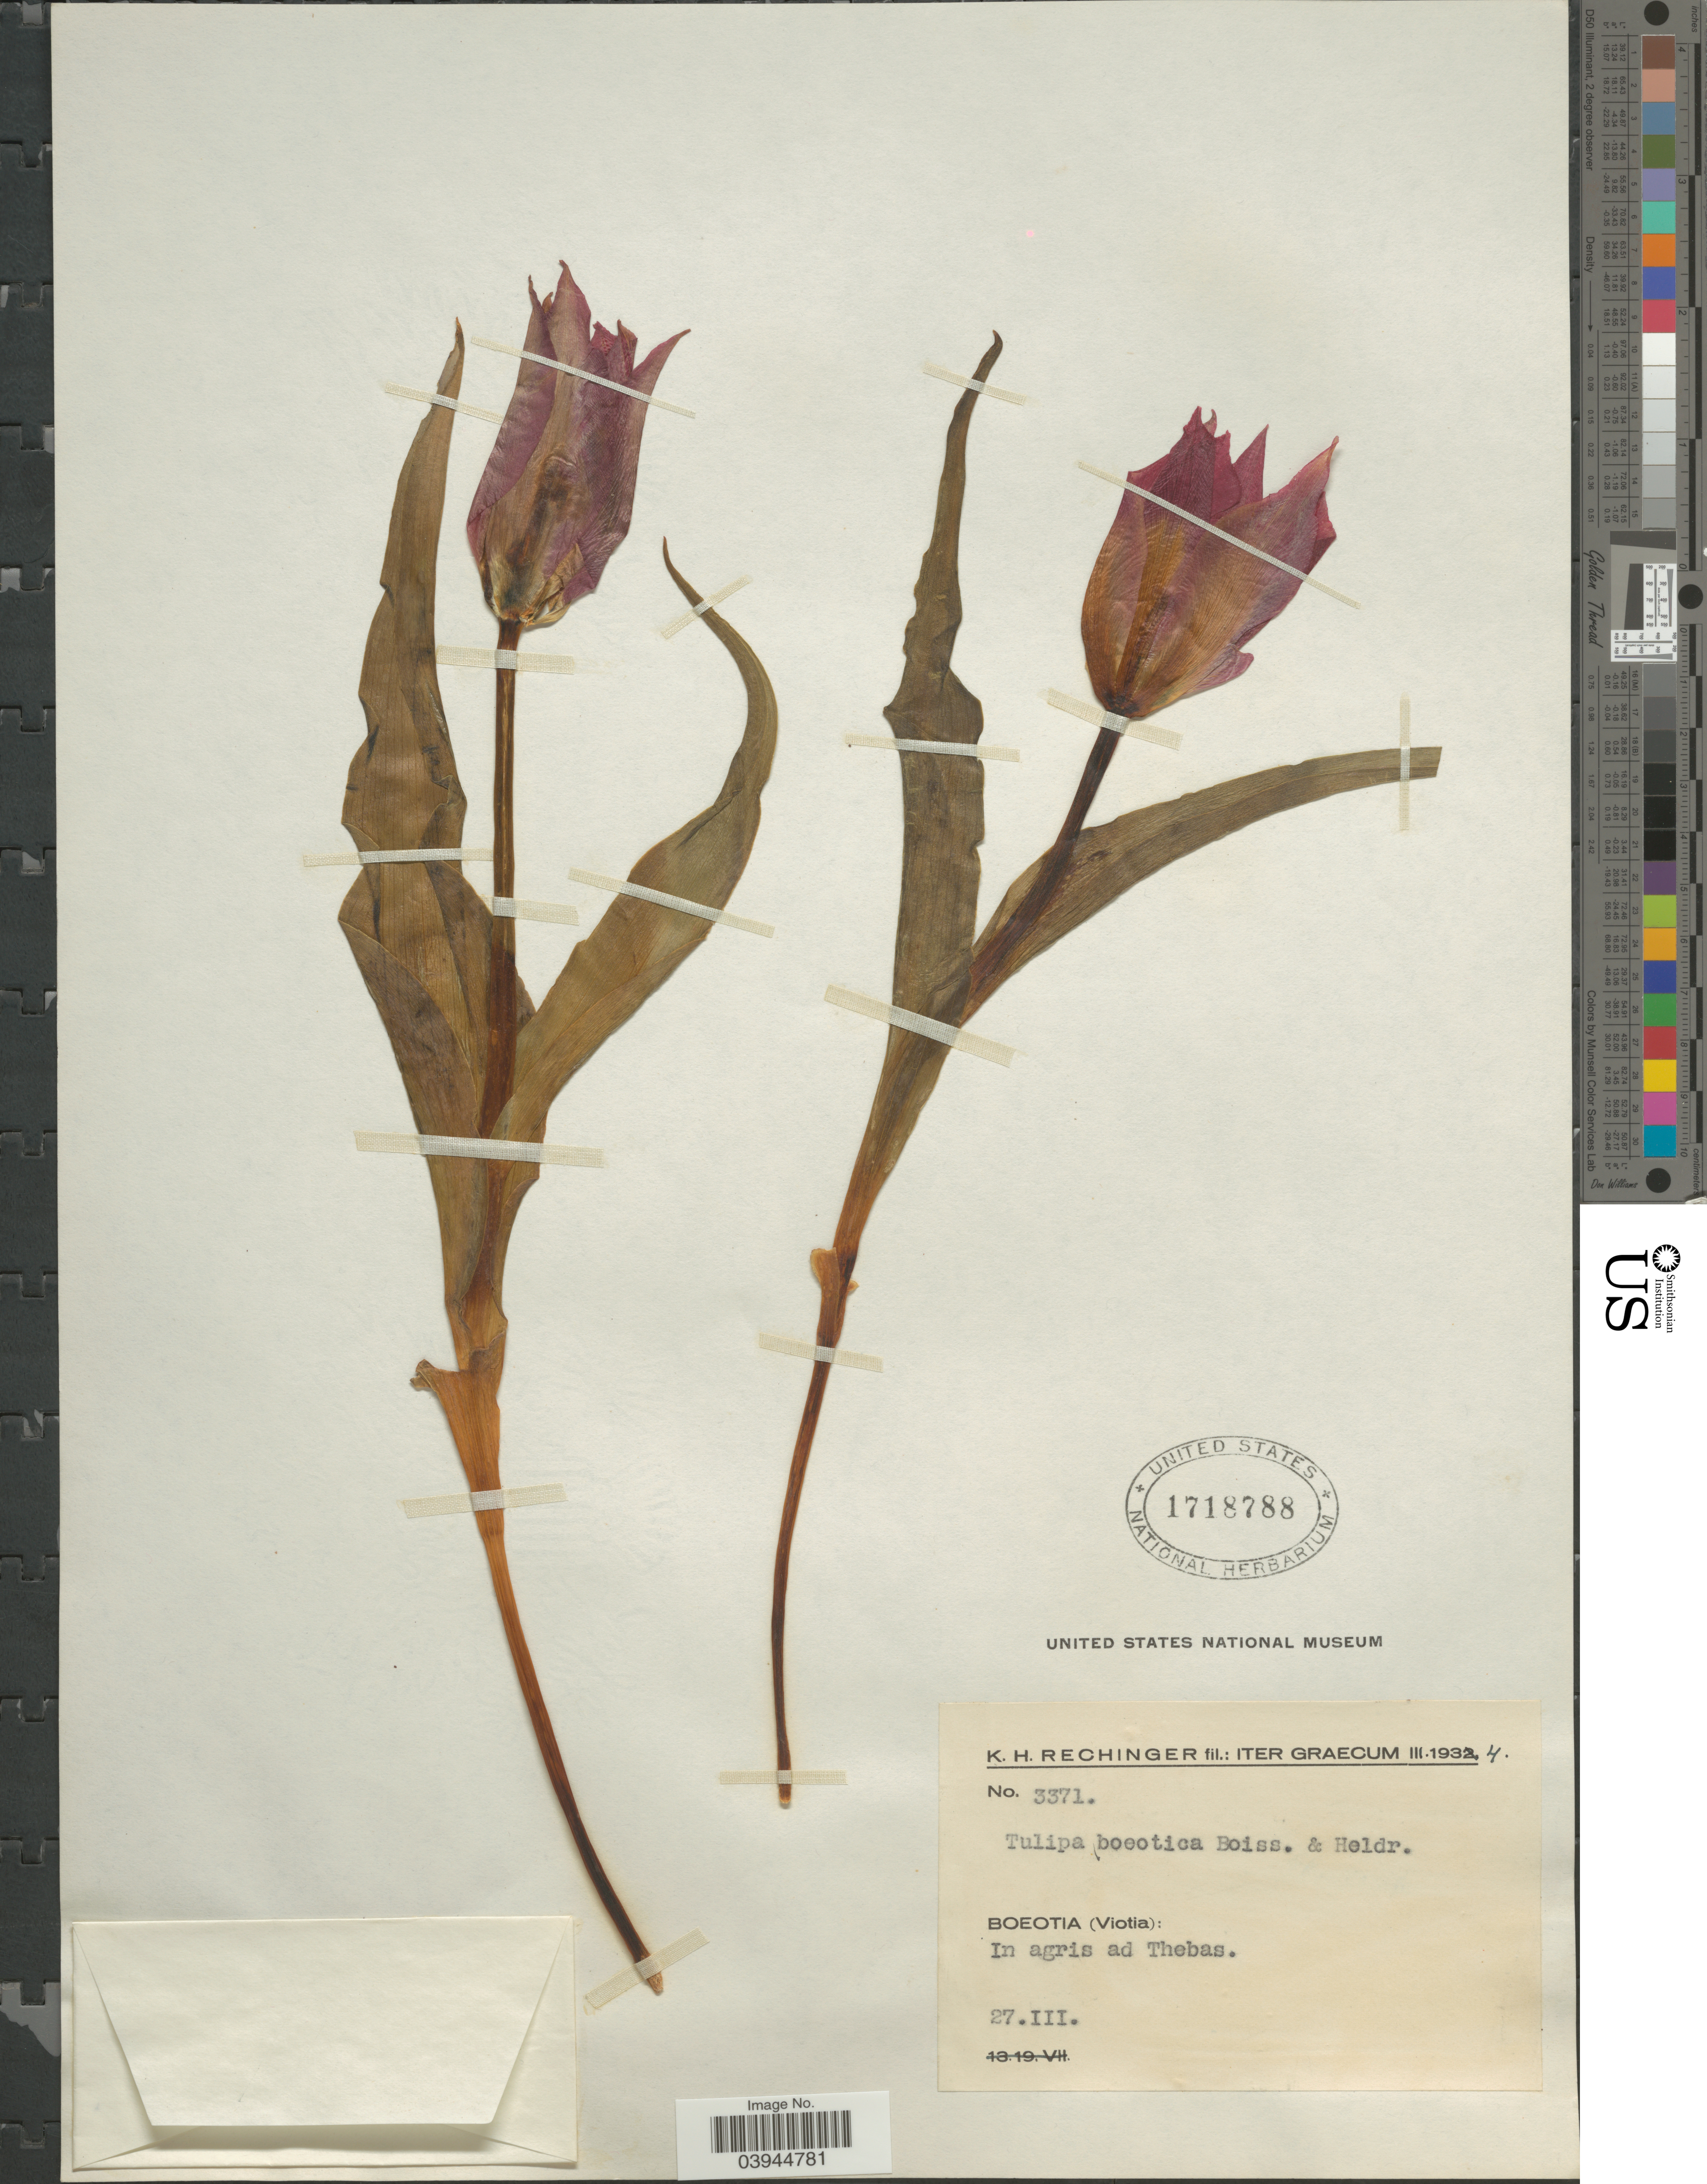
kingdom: Plantae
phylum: Tracheophyta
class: Liliopsida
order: Liliales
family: Liliaceae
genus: Tulipa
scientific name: Tulipa boeotica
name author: Boiss. & Heldr.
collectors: K. H. Rechinger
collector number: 3371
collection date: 1934-03-27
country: Greece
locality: Boeotia (Viotia). In agris ad Thebis.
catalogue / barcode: US 1718788